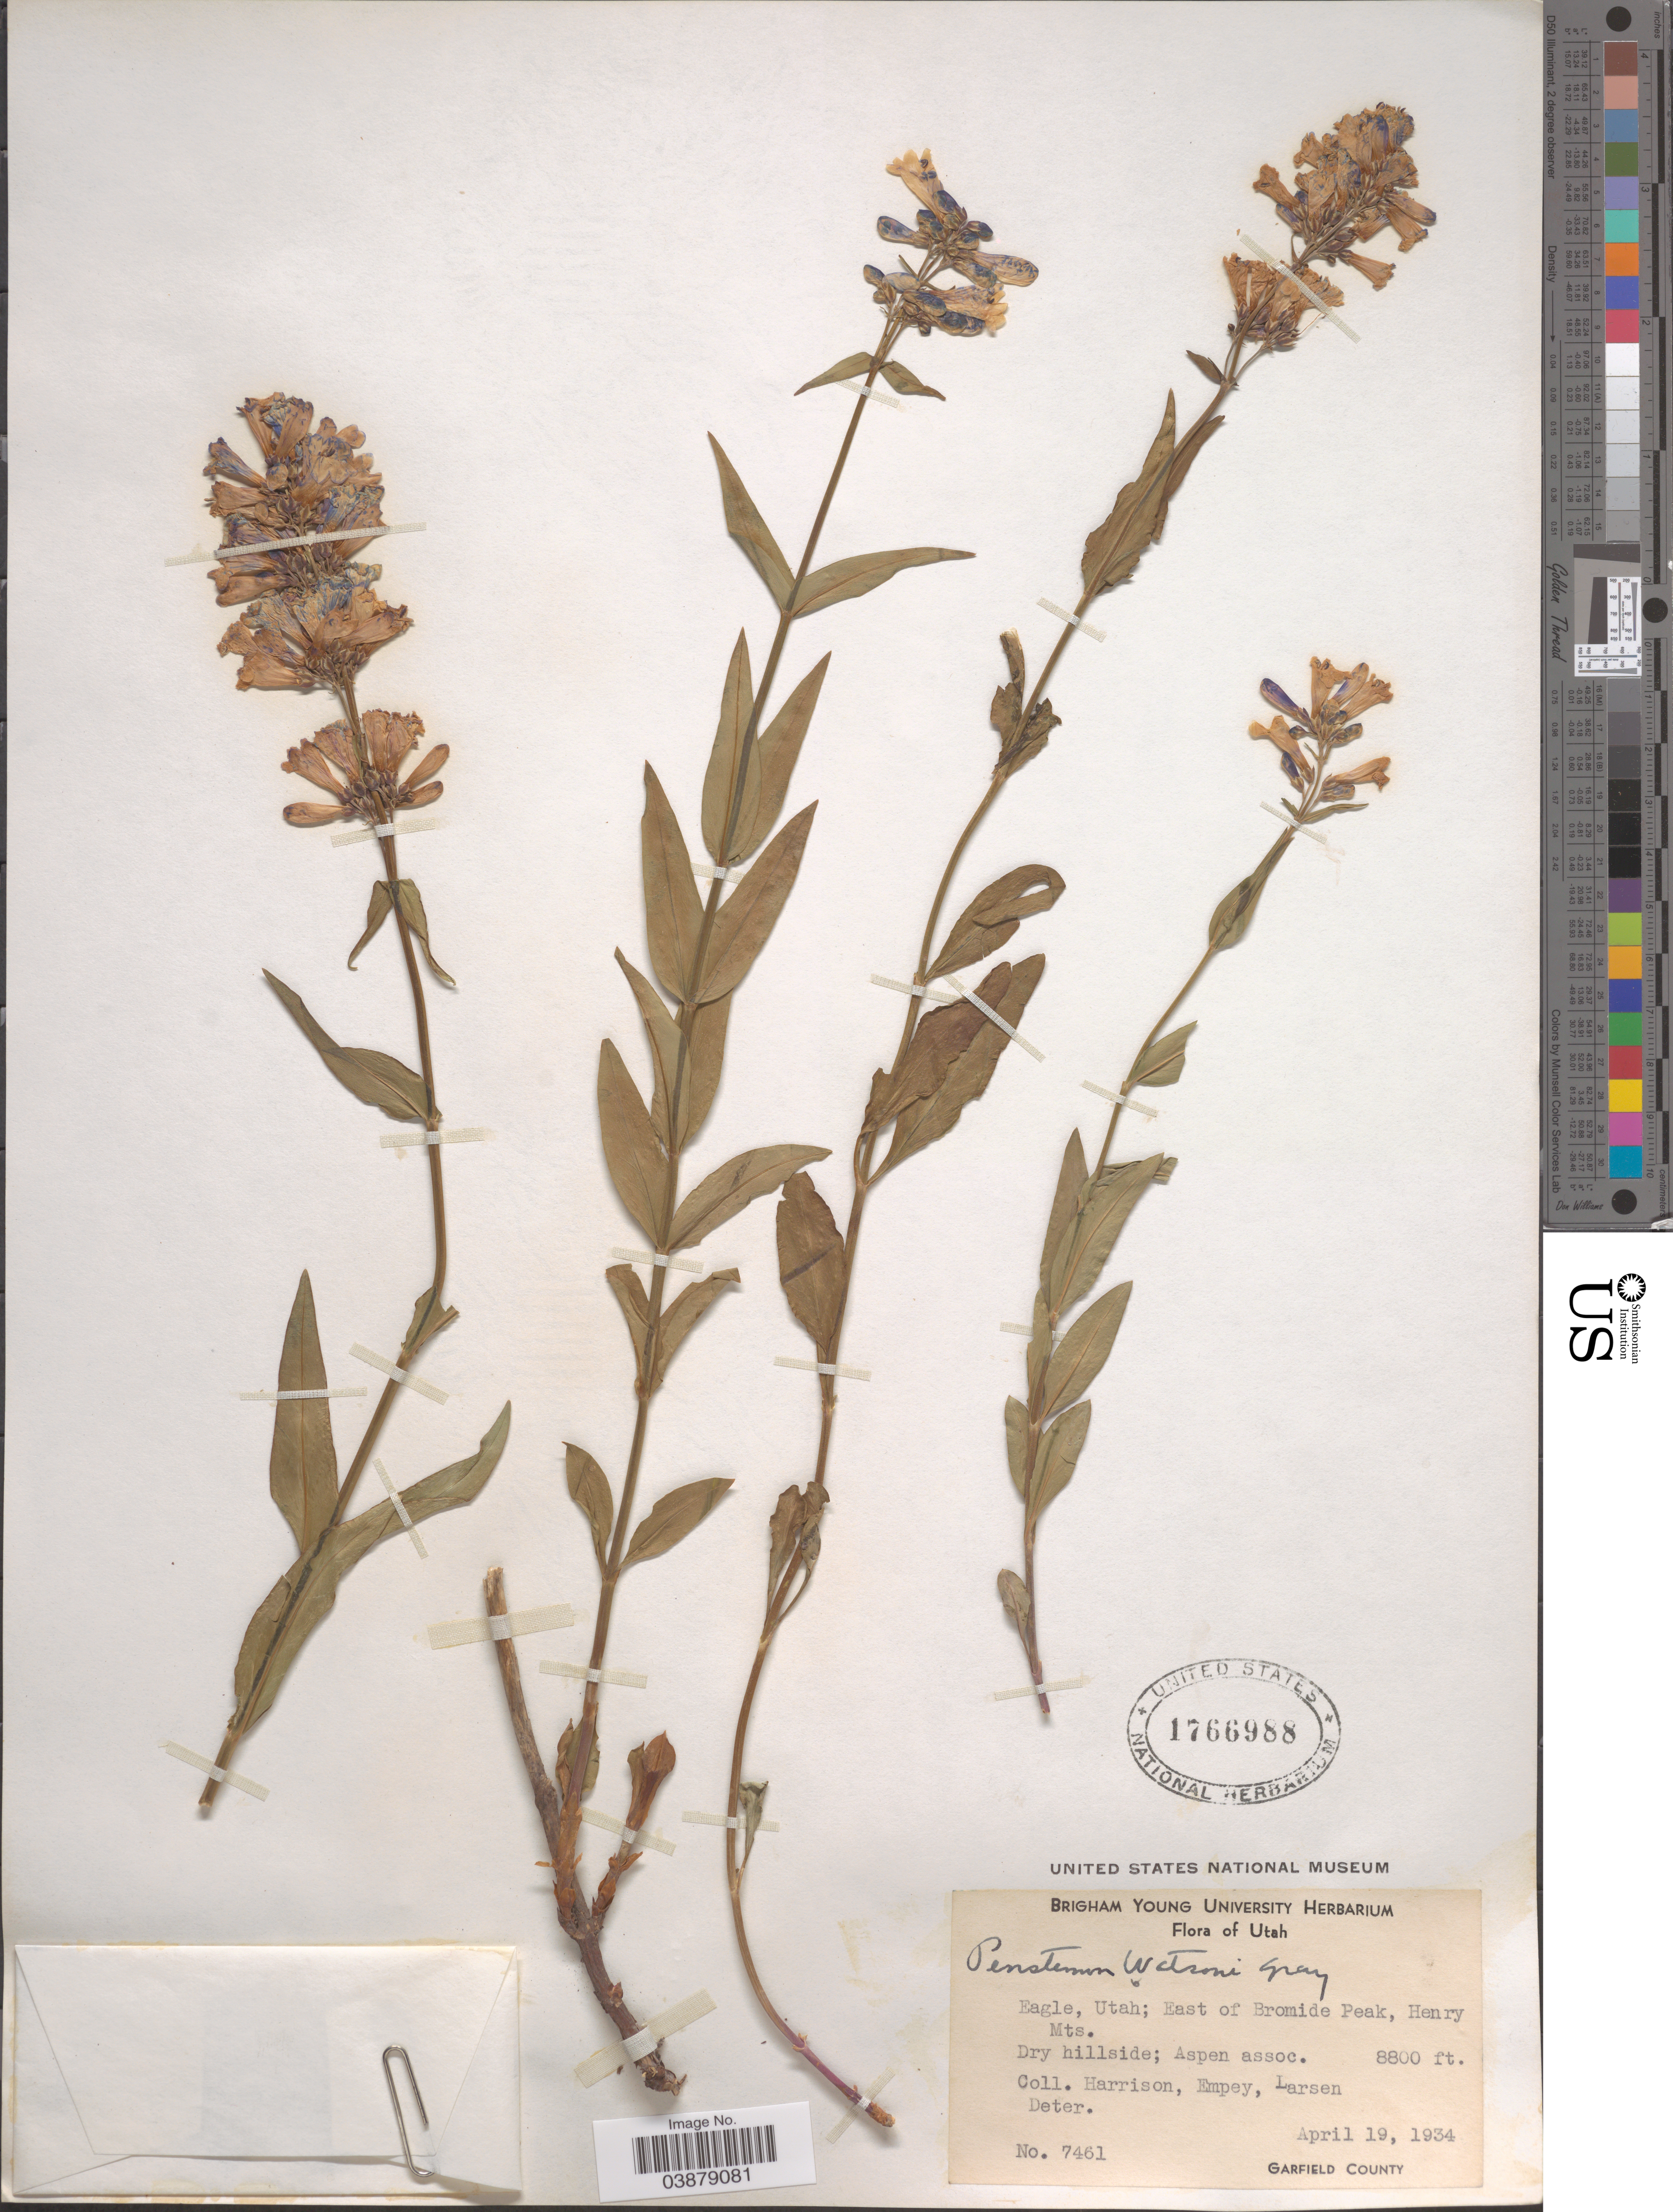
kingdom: Plantae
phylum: Tracheophyta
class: Magnoliopsida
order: Lamiales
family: Plantaginaceae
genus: Penstemon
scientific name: Penstemon watsonii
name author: A. Gray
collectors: Harrison, Empey, -. Larsen & Deter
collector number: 7461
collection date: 1934-04-19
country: United States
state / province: Utah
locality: Eagle; East of Bromide Peak, Henry Mts. Dry hillside; Aspen assoc. Garfield County.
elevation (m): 2682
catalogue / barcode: US 1766988